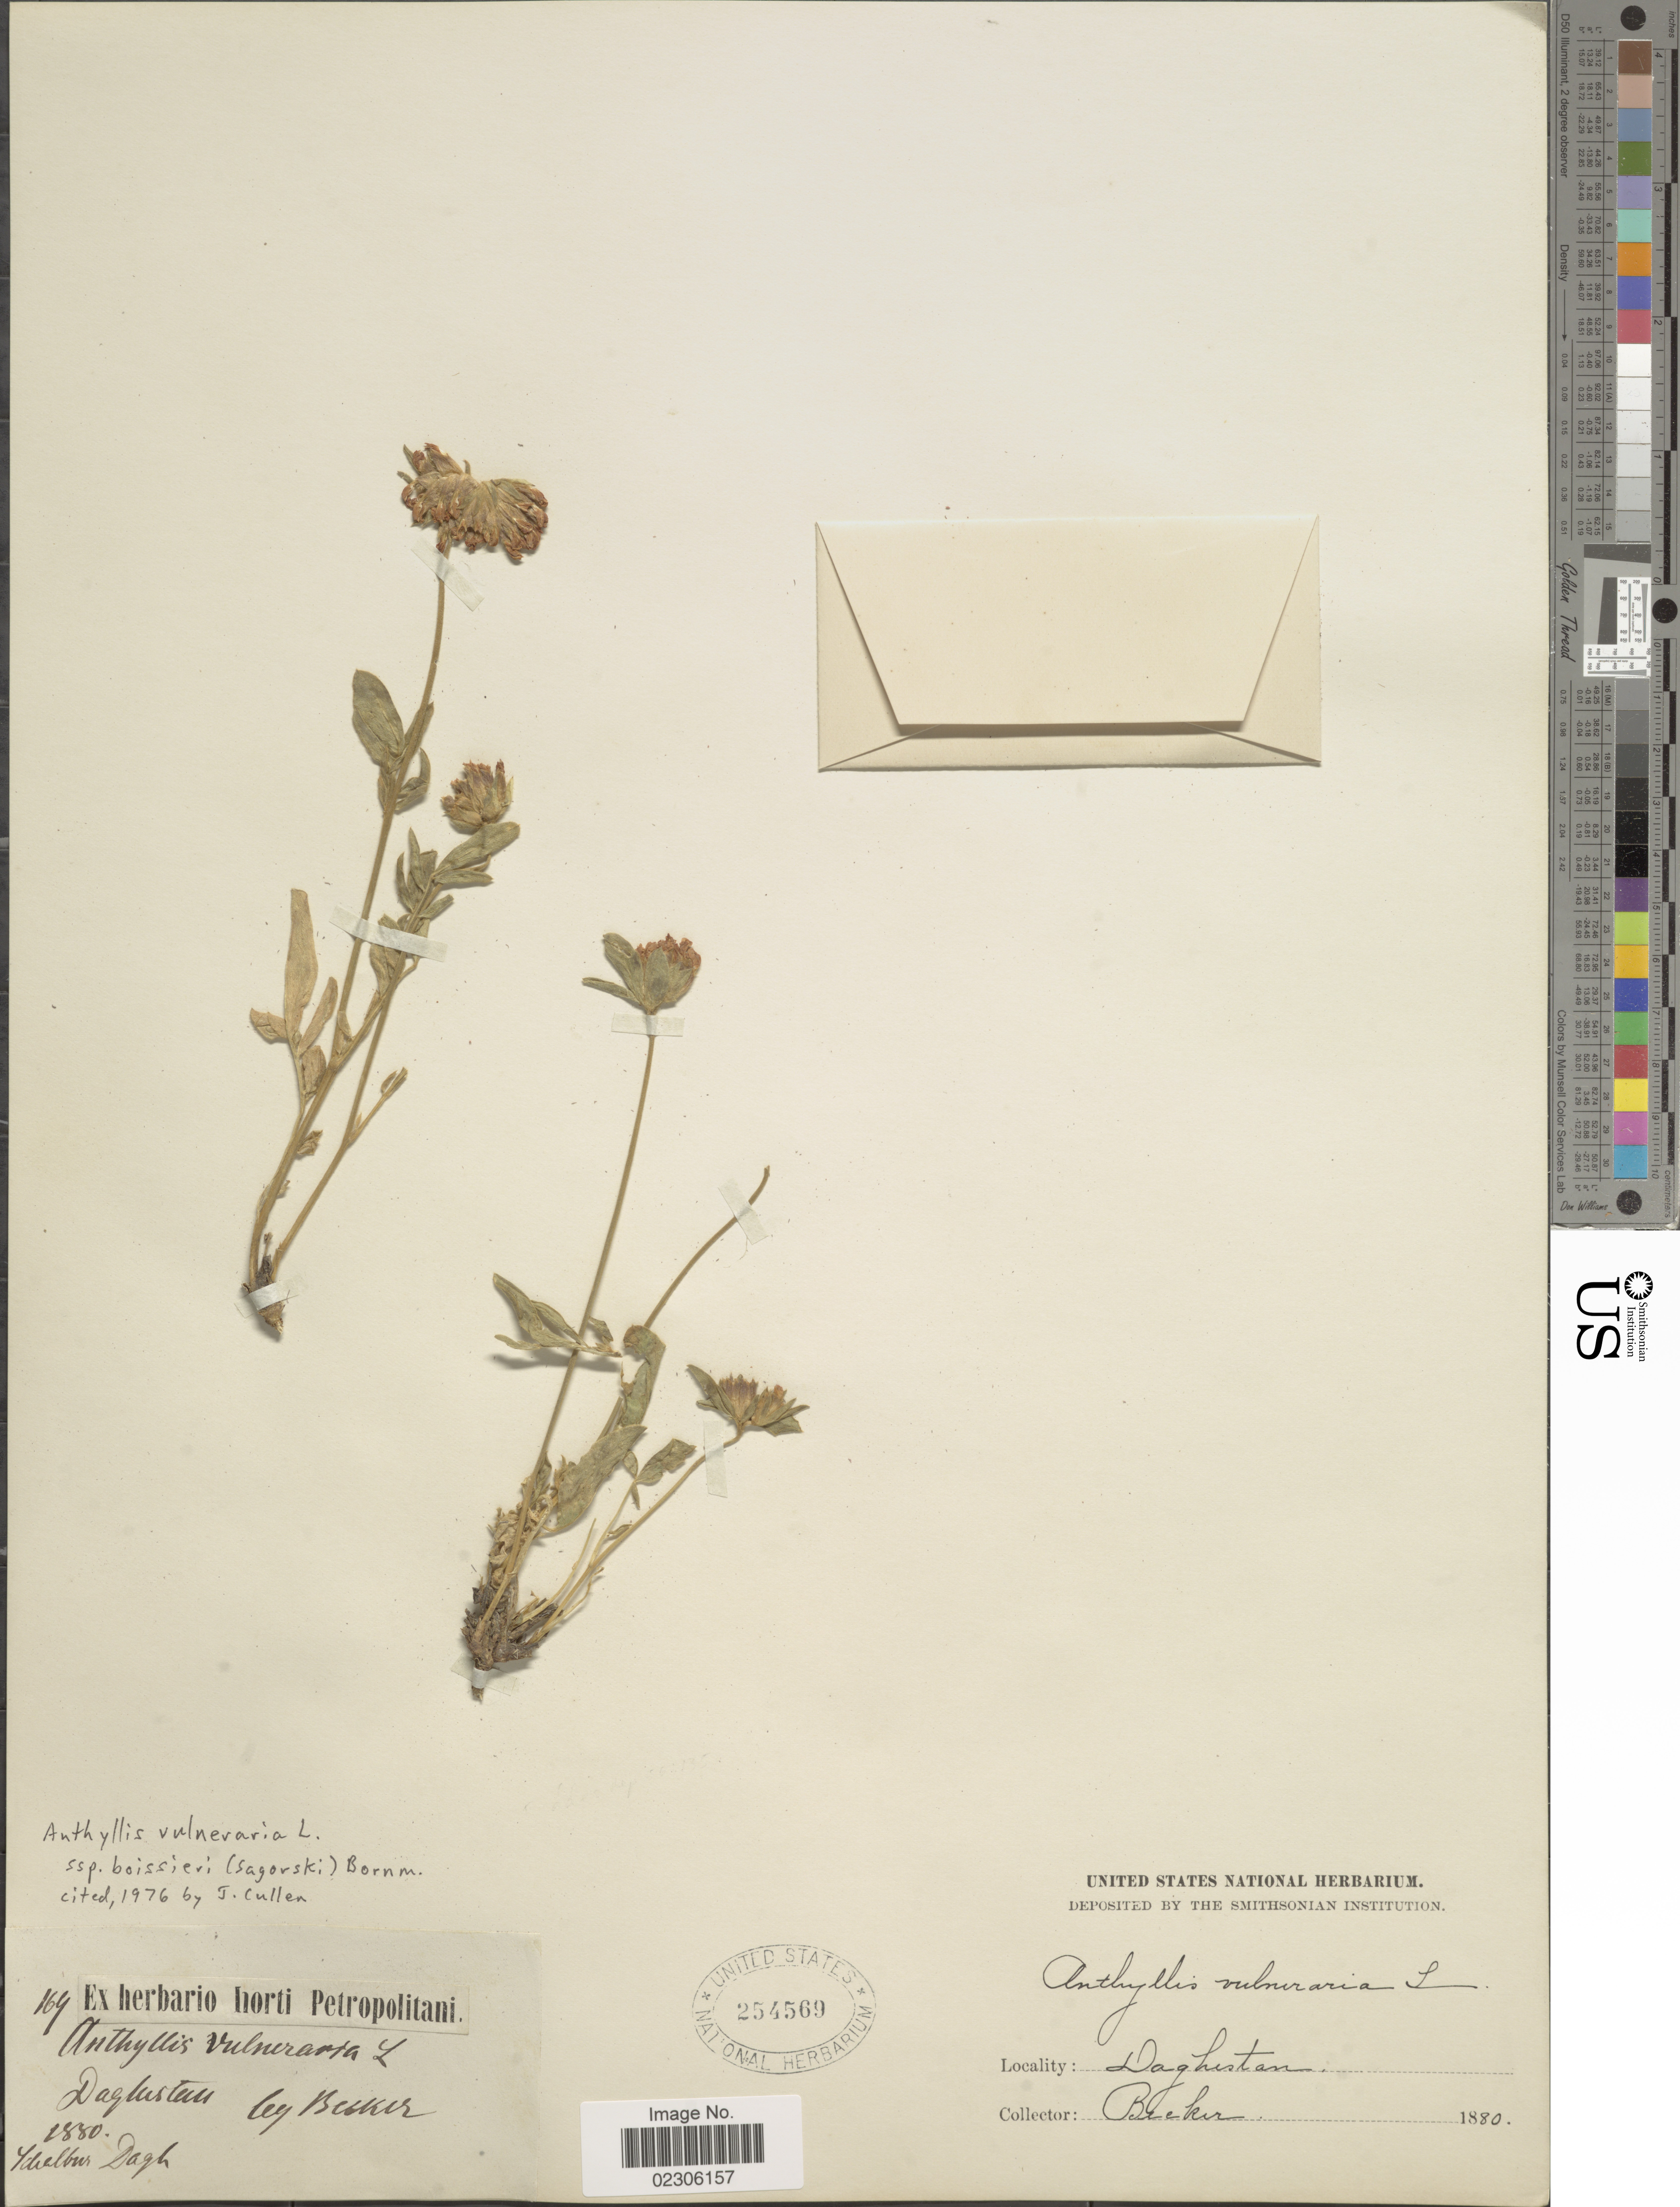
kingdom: Plantae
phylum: Tracheophyta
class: Magnoliopsida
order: Fabales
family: Fabaceae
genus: Anthyllis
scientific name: Anthyllis vulneraria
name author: L.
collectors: -. Becker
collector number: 169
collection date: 1880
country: Russian Federation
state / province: Dagestan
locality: Daghistan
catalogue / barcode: US 254569